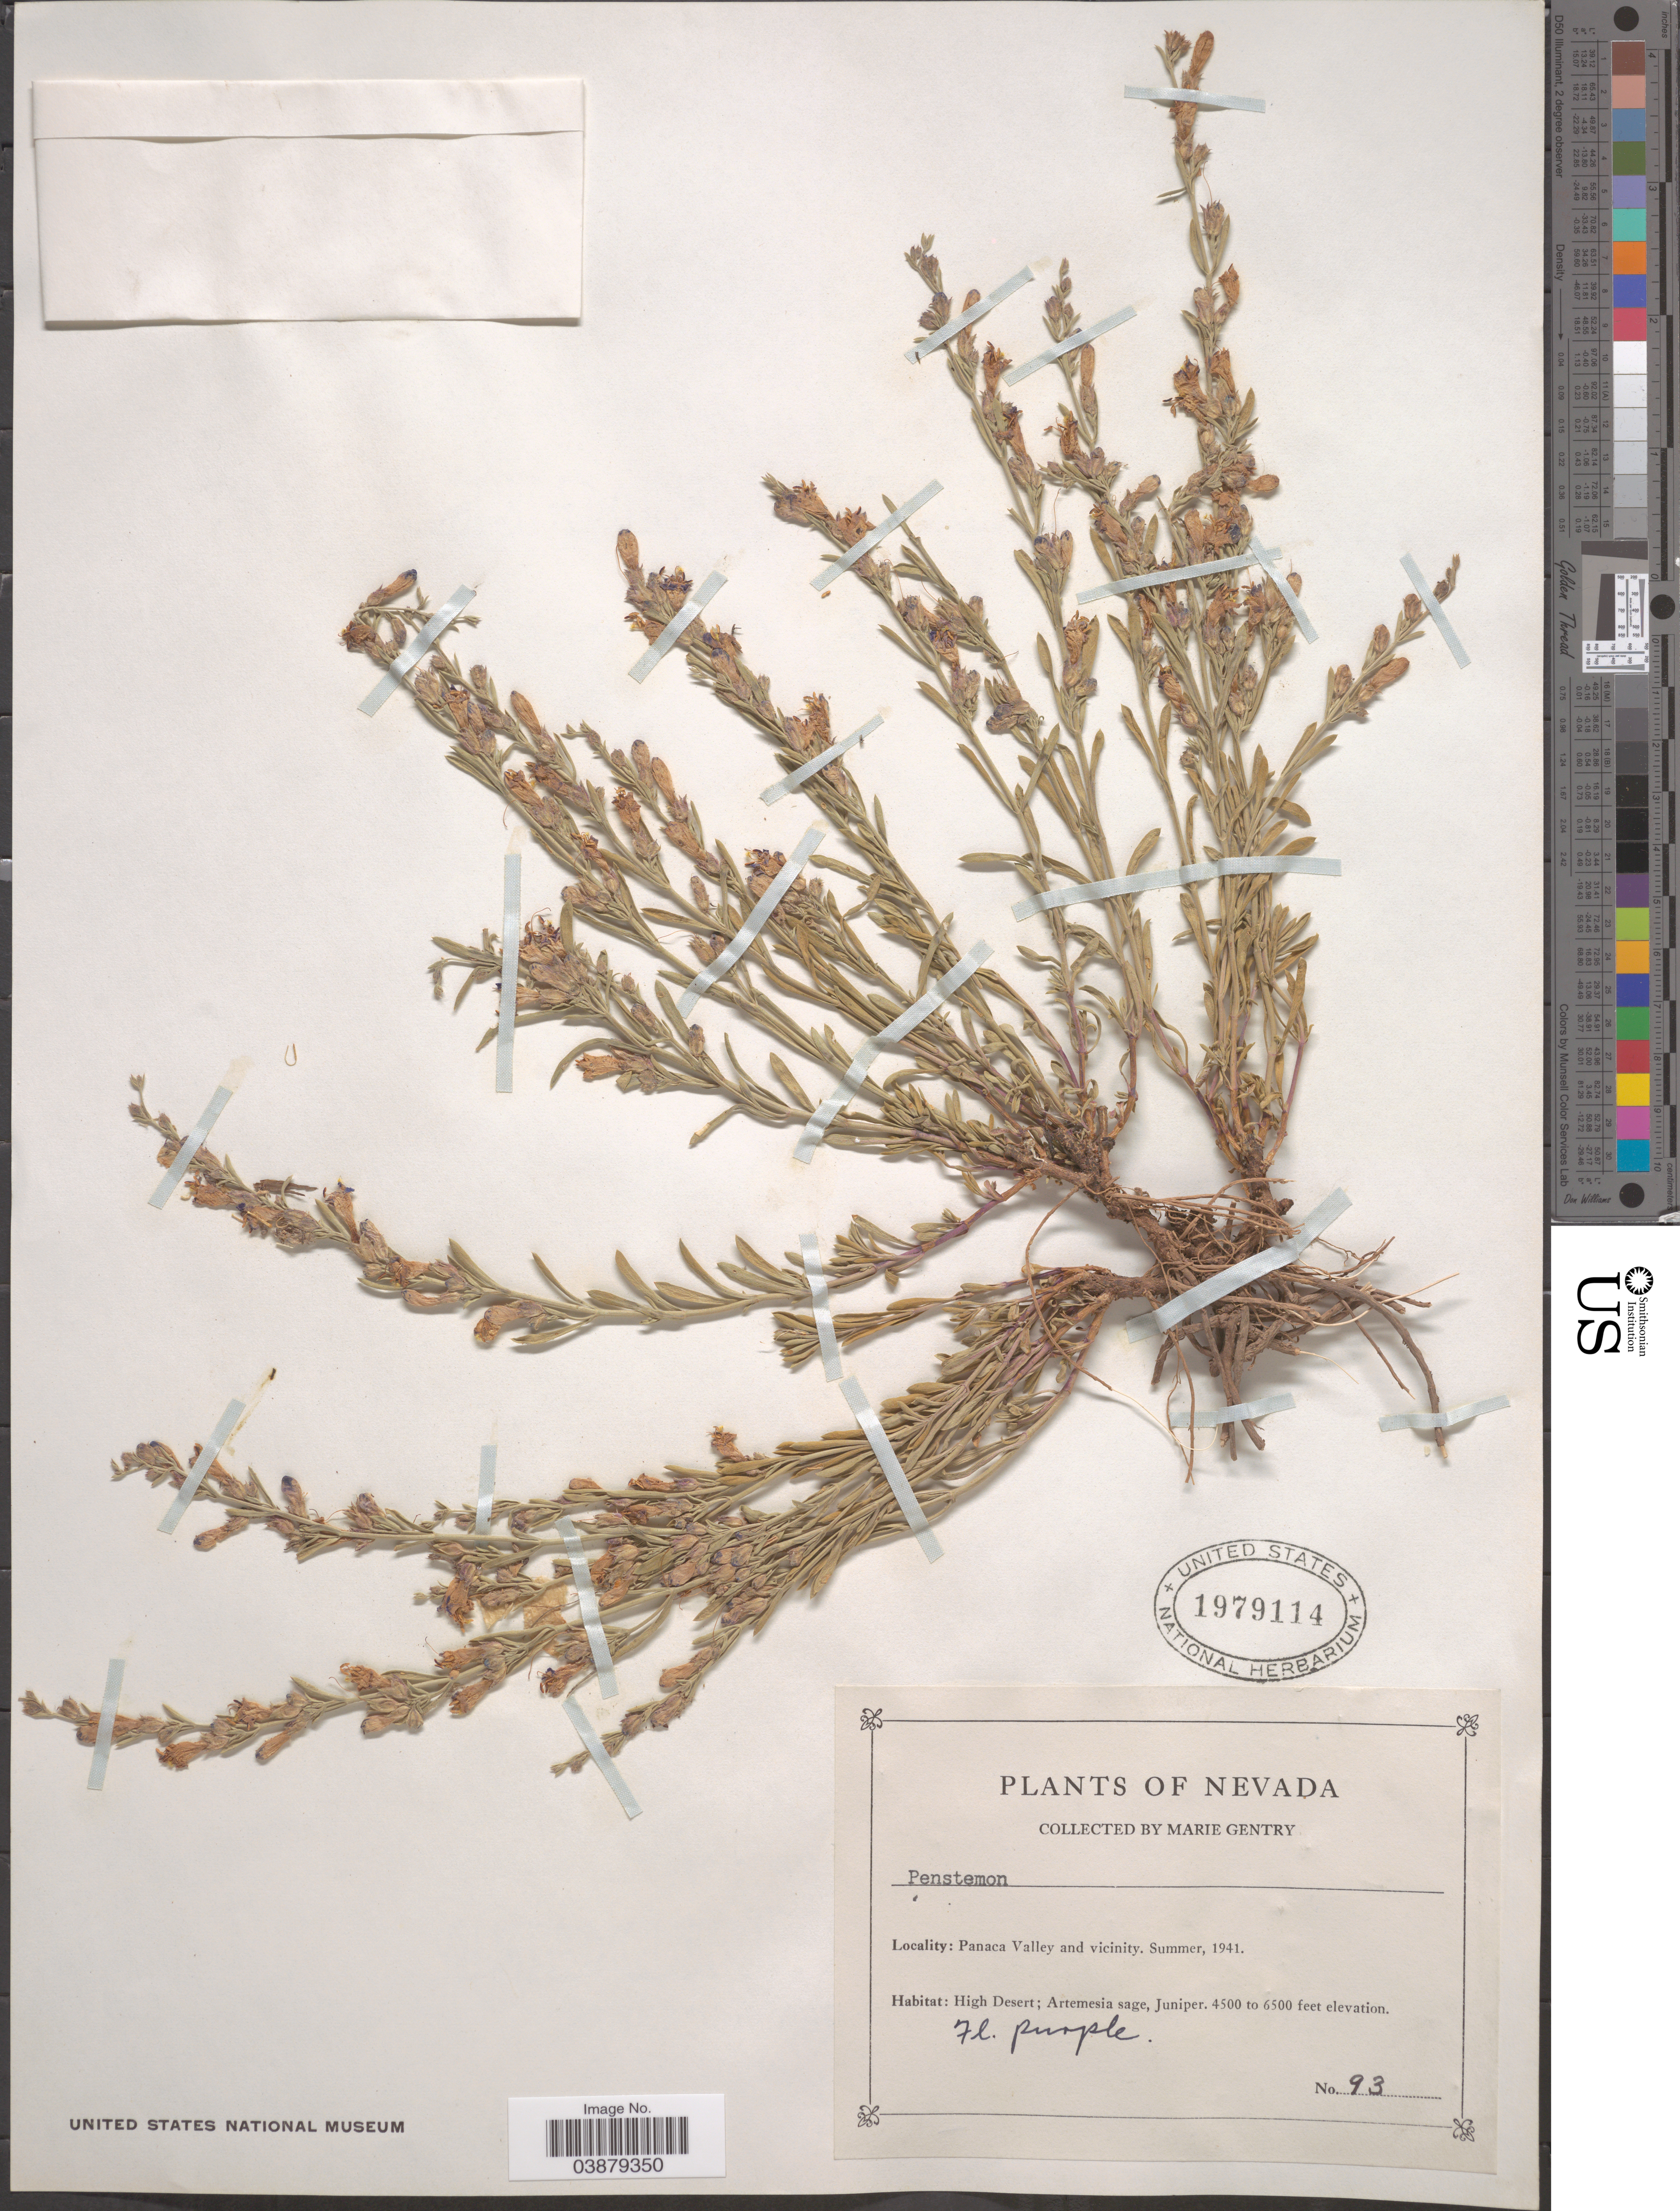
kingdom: Plantae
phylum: Tracheophyta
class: Magnoliopsida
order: Lamiales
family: Plantaginaceae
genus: Penstemon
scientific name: Penstemon sp.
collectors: M. Gentry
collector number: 93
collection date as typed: Summer, 1941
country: United States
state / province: Nevada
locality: Panaca Valley and vicinity.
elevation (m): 1372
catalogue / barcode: US 1979114